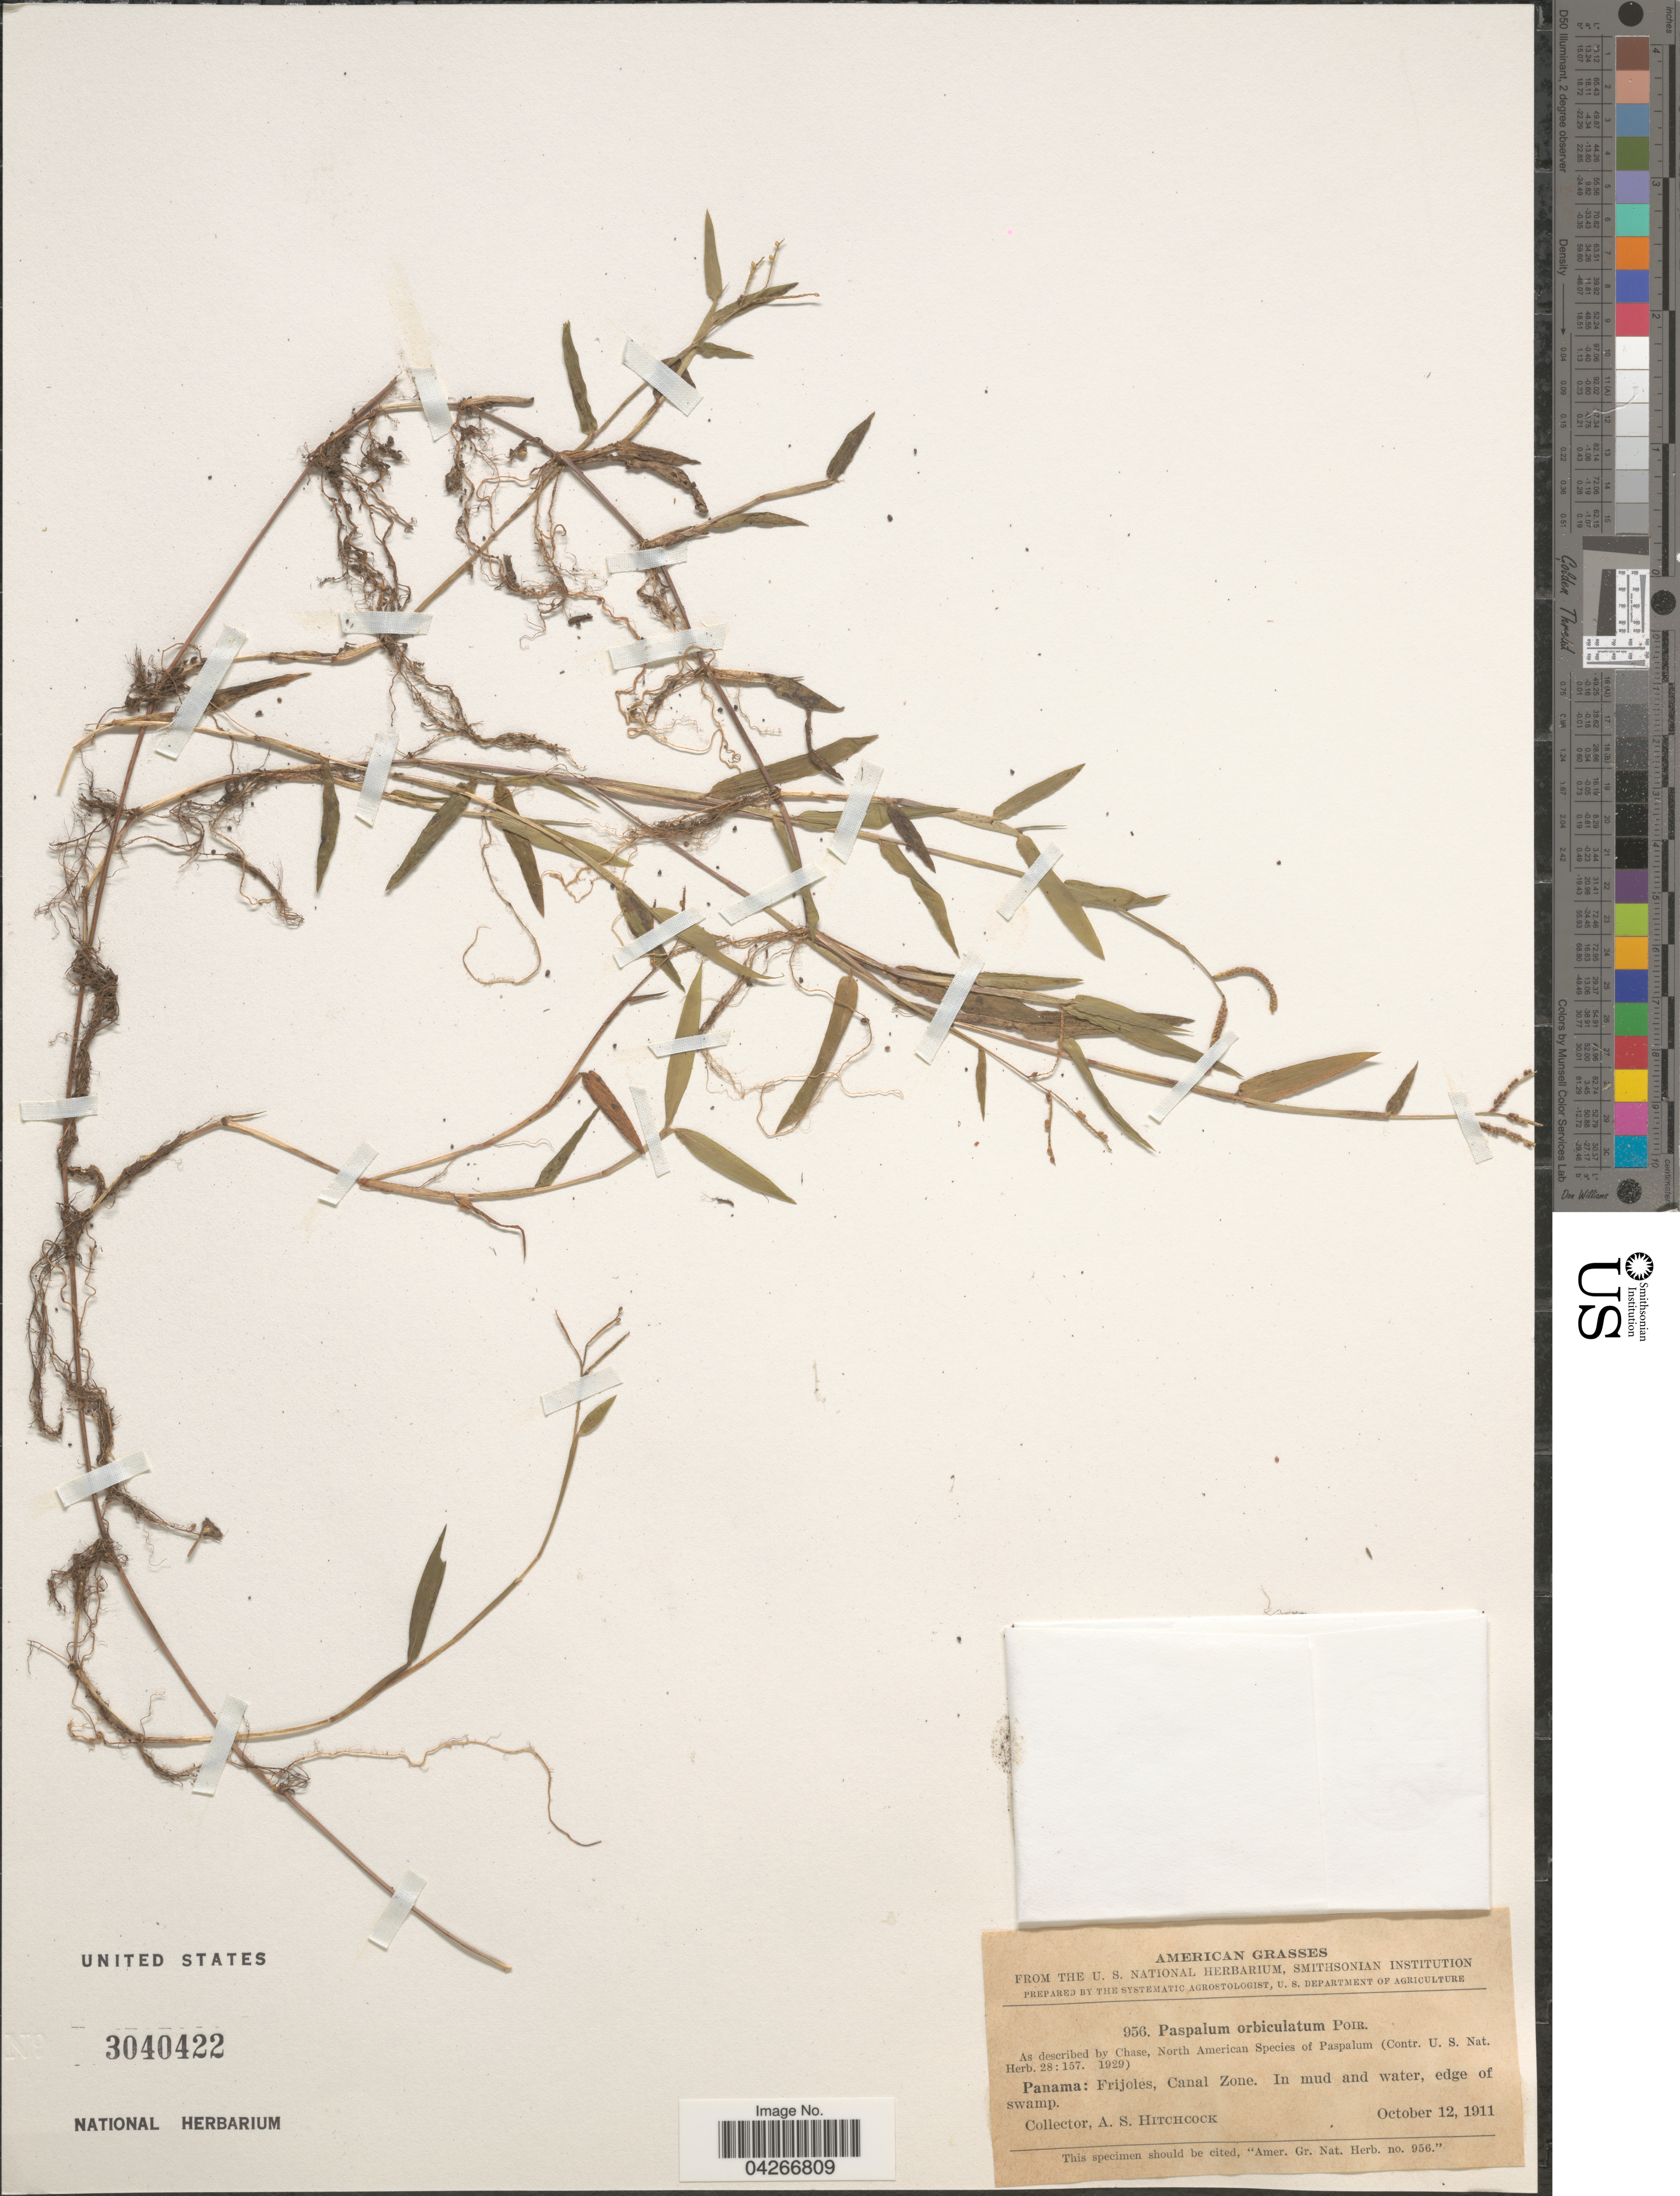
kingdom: Plantae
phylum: Tracheophyta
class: Liliopsida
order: Poales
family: Poaceae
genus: Paspalum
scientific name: Paspalum orbiculatum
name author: Poir. in Lam.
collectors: A. S. Hitchcock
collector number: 956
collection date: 1911-10-12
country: Panama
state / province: Colón / Panamá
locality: Frijoles, Canal Zone.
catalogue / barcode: US 3040422